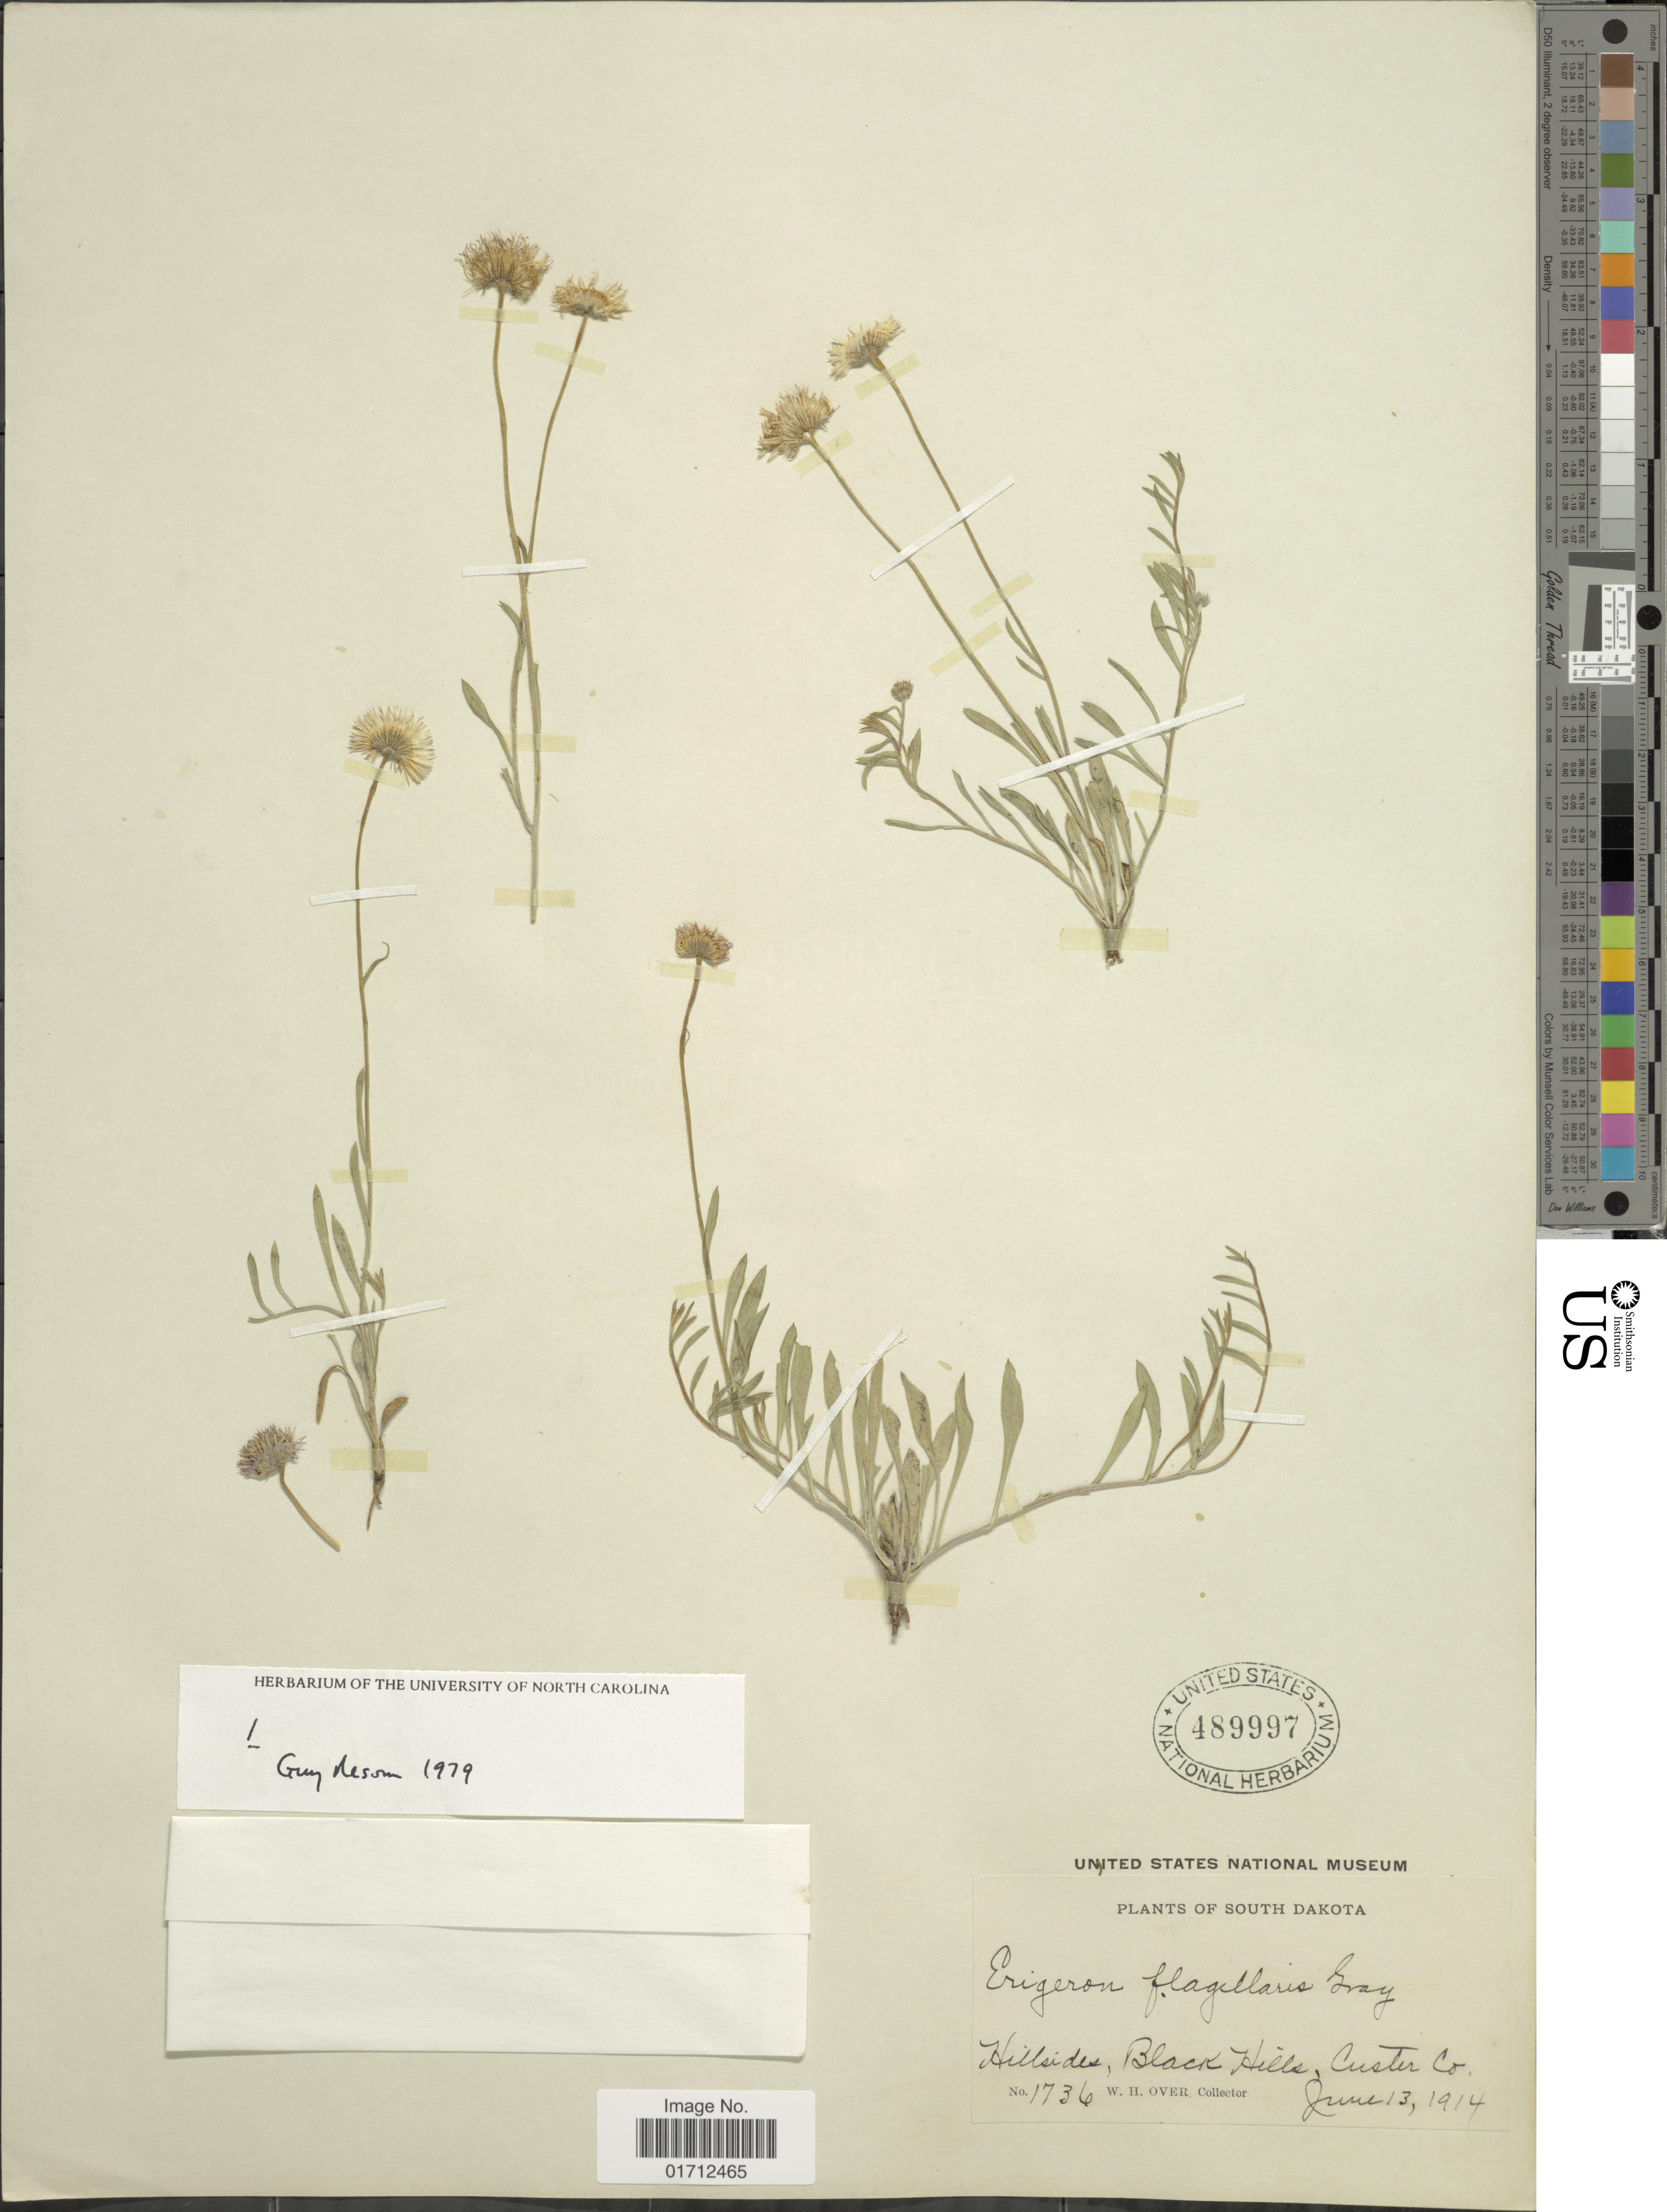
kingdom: Plantae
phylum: Tracheophyta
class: Magnoliopsida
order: Asterales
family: Asteraceae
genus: Erigeron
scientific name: Erigeron flagellaris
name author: A. Gray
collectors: W. Over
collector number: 1736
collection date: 1914-06-13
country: United States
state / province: South Dakota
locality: Black Hills, Custer Co.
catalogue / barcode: US 489997